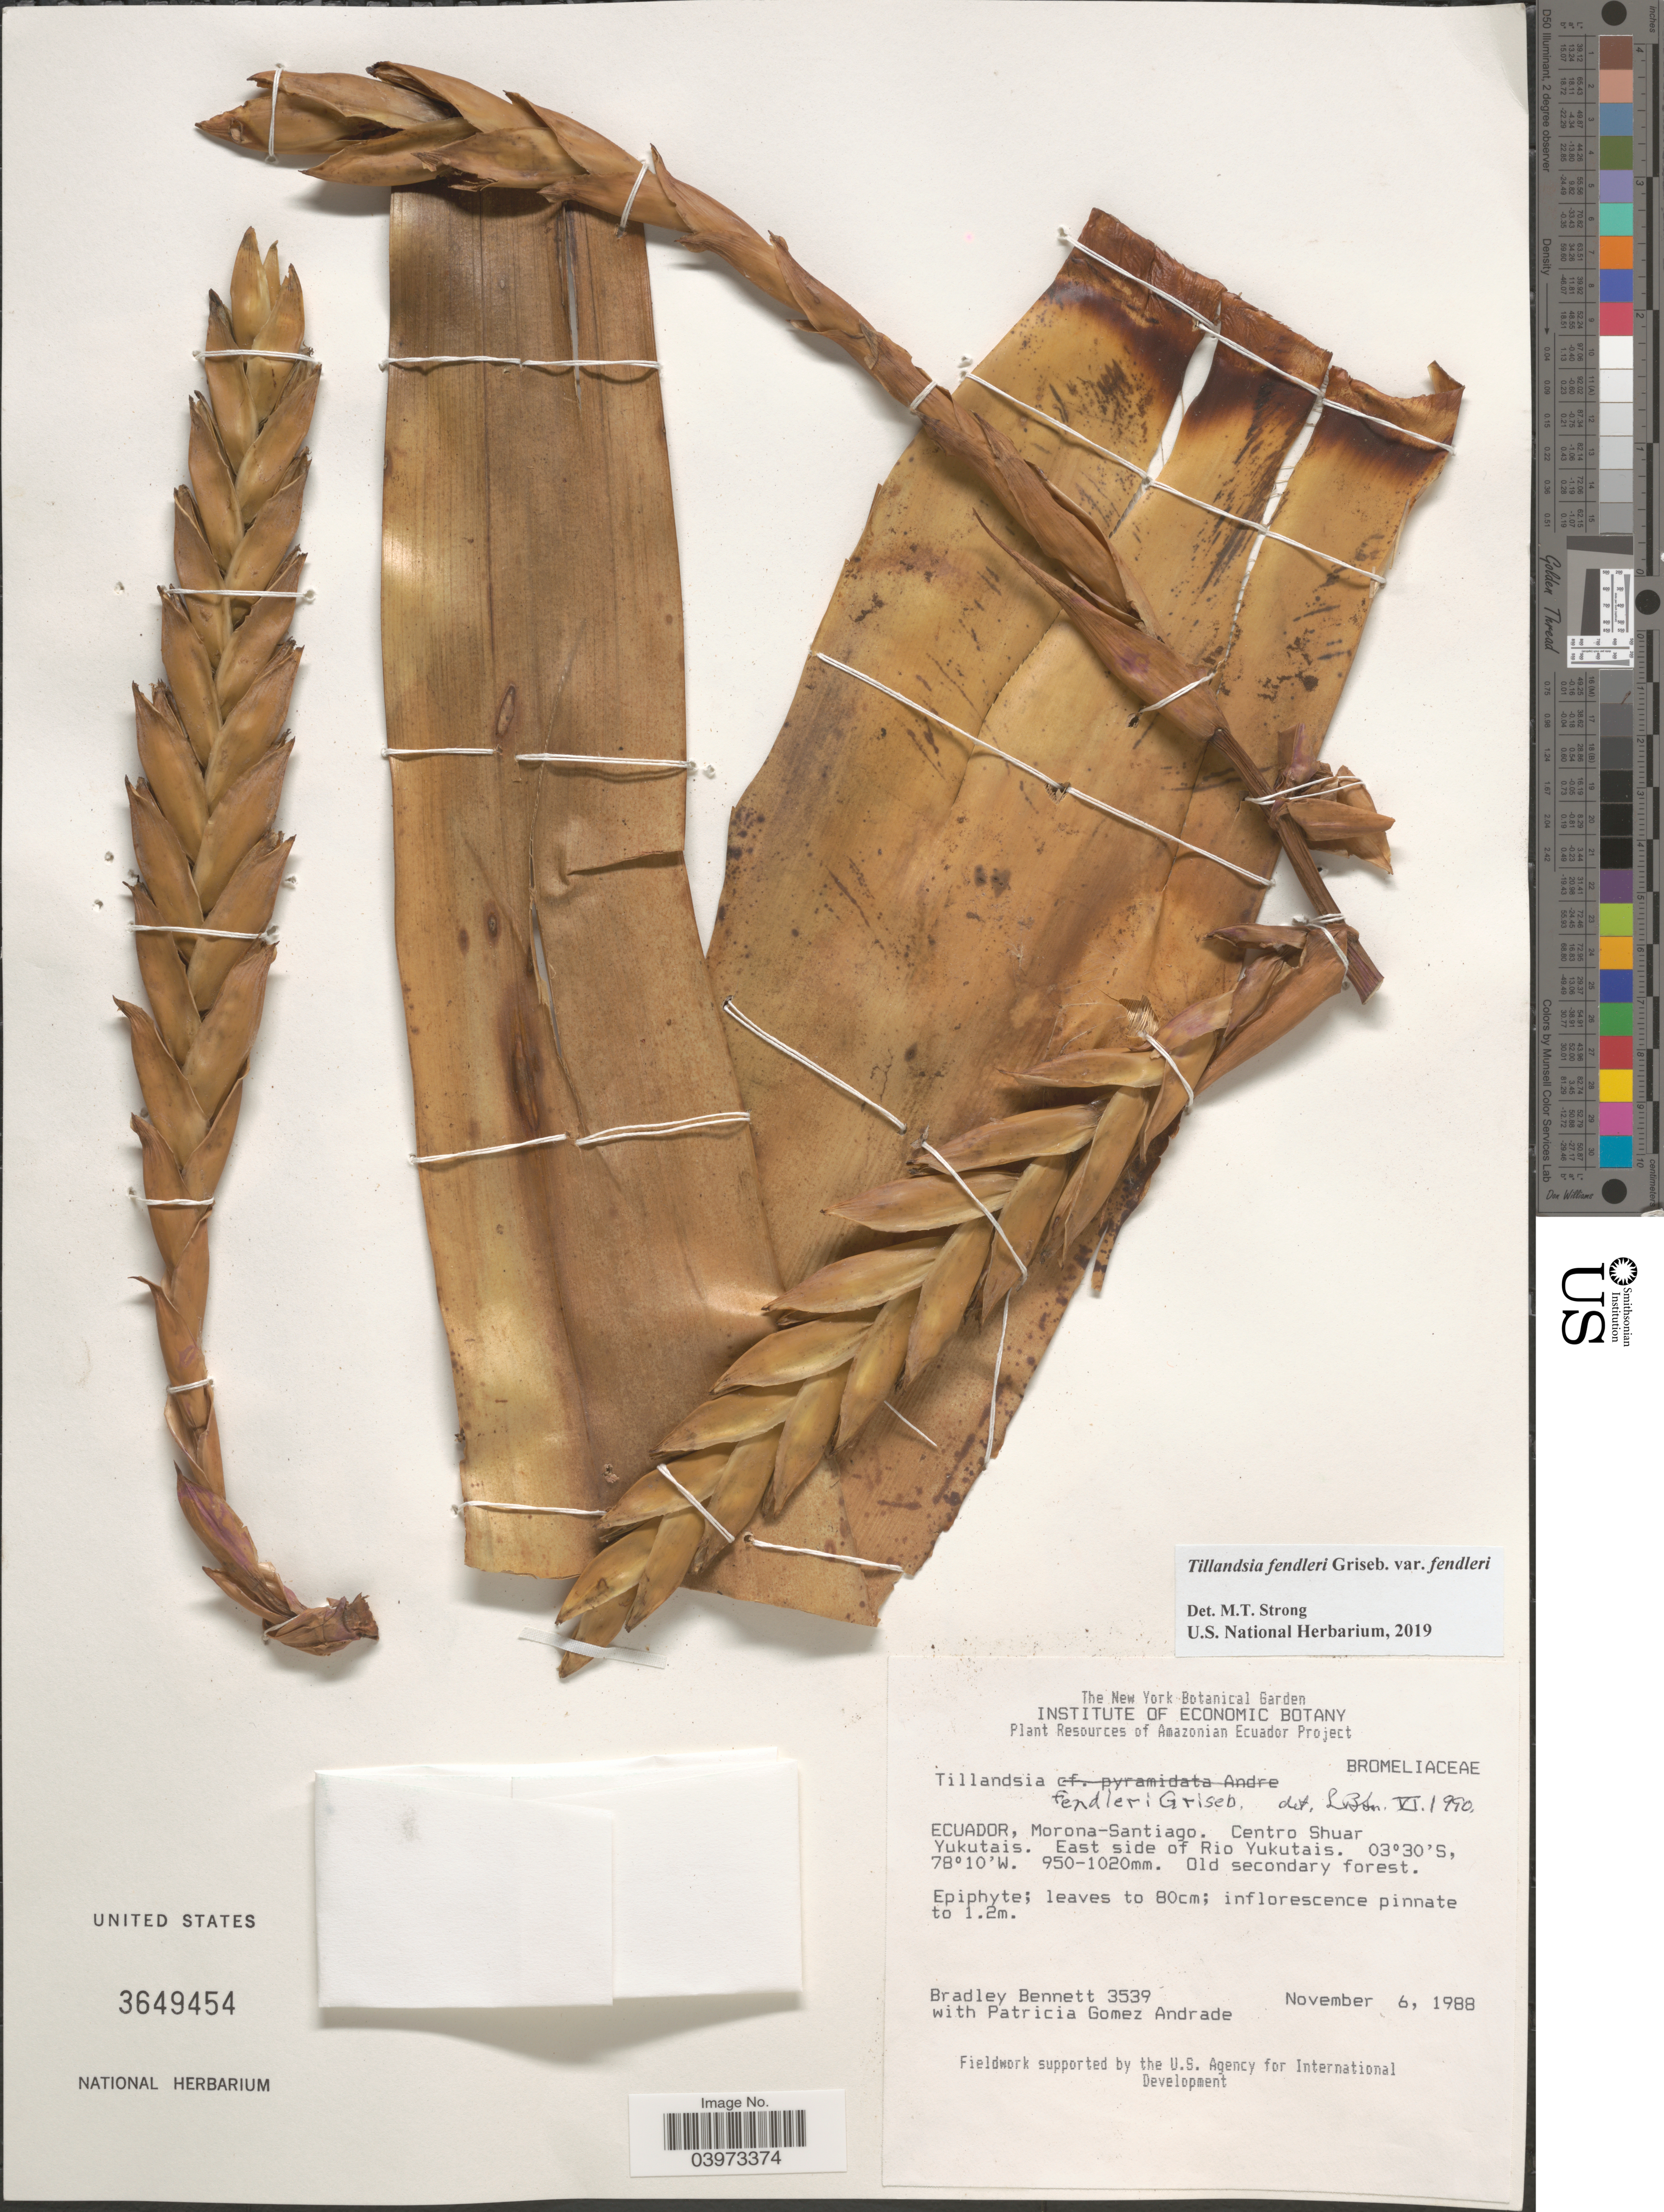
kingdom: Plantae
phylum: Tracheophyta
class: Liliopsida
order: Poales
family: Bromeliaceae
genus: Tillandsia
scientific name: Tillandsia fendleri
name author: Griseb.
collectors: B. Bennett & P. Gomez Andrade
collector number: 3539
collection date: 1988-11-06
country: Ecuador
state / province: Morona-Santiago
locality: Centro Shuar Yukutais. East side of Rio Yukutais.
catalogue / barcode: US 3649454